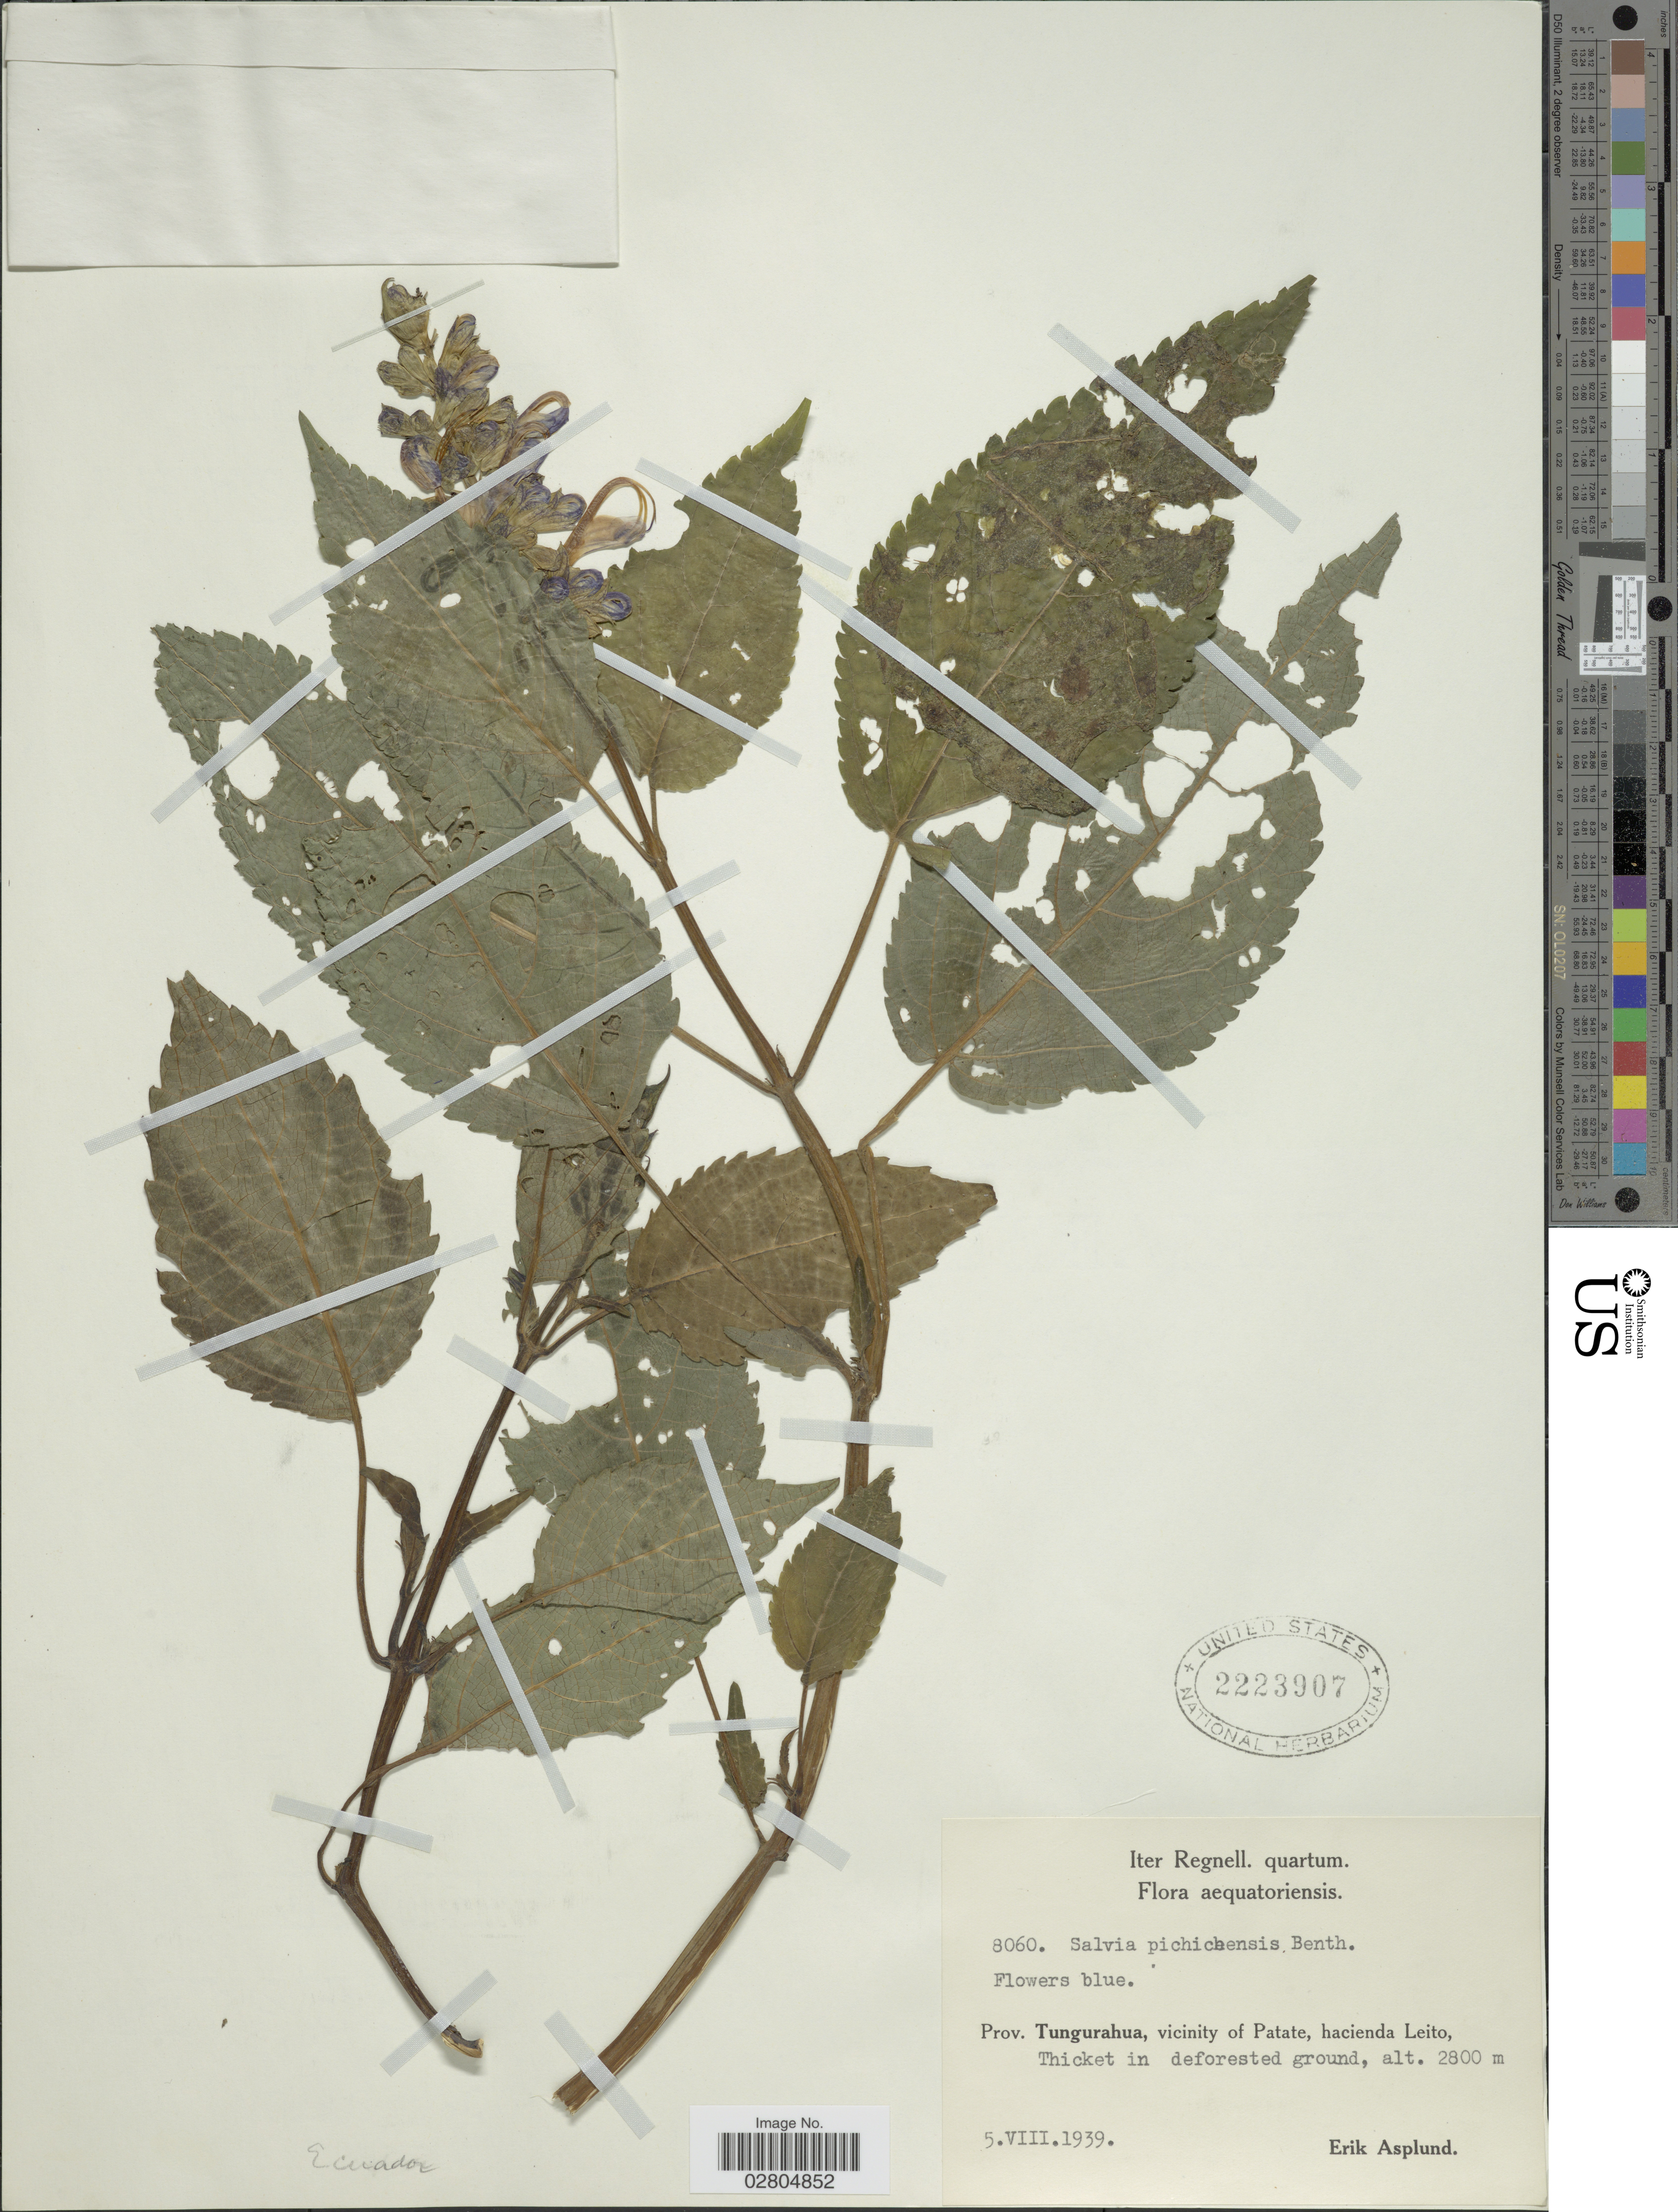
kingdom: Plantae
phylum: Tracheophyta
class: Magnoliopsida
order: Lamiales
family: Lamiaceae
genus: Salvia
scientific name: Salvia pichinchensis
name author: Benth.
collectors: E. Asplund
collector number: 8060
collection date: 1939-08-05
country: Ecuador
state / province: Tungurahua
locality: Aequatoriensis. Vicinity of Patate, hacienda Leito.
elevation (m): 2800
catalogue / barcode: US 2223907